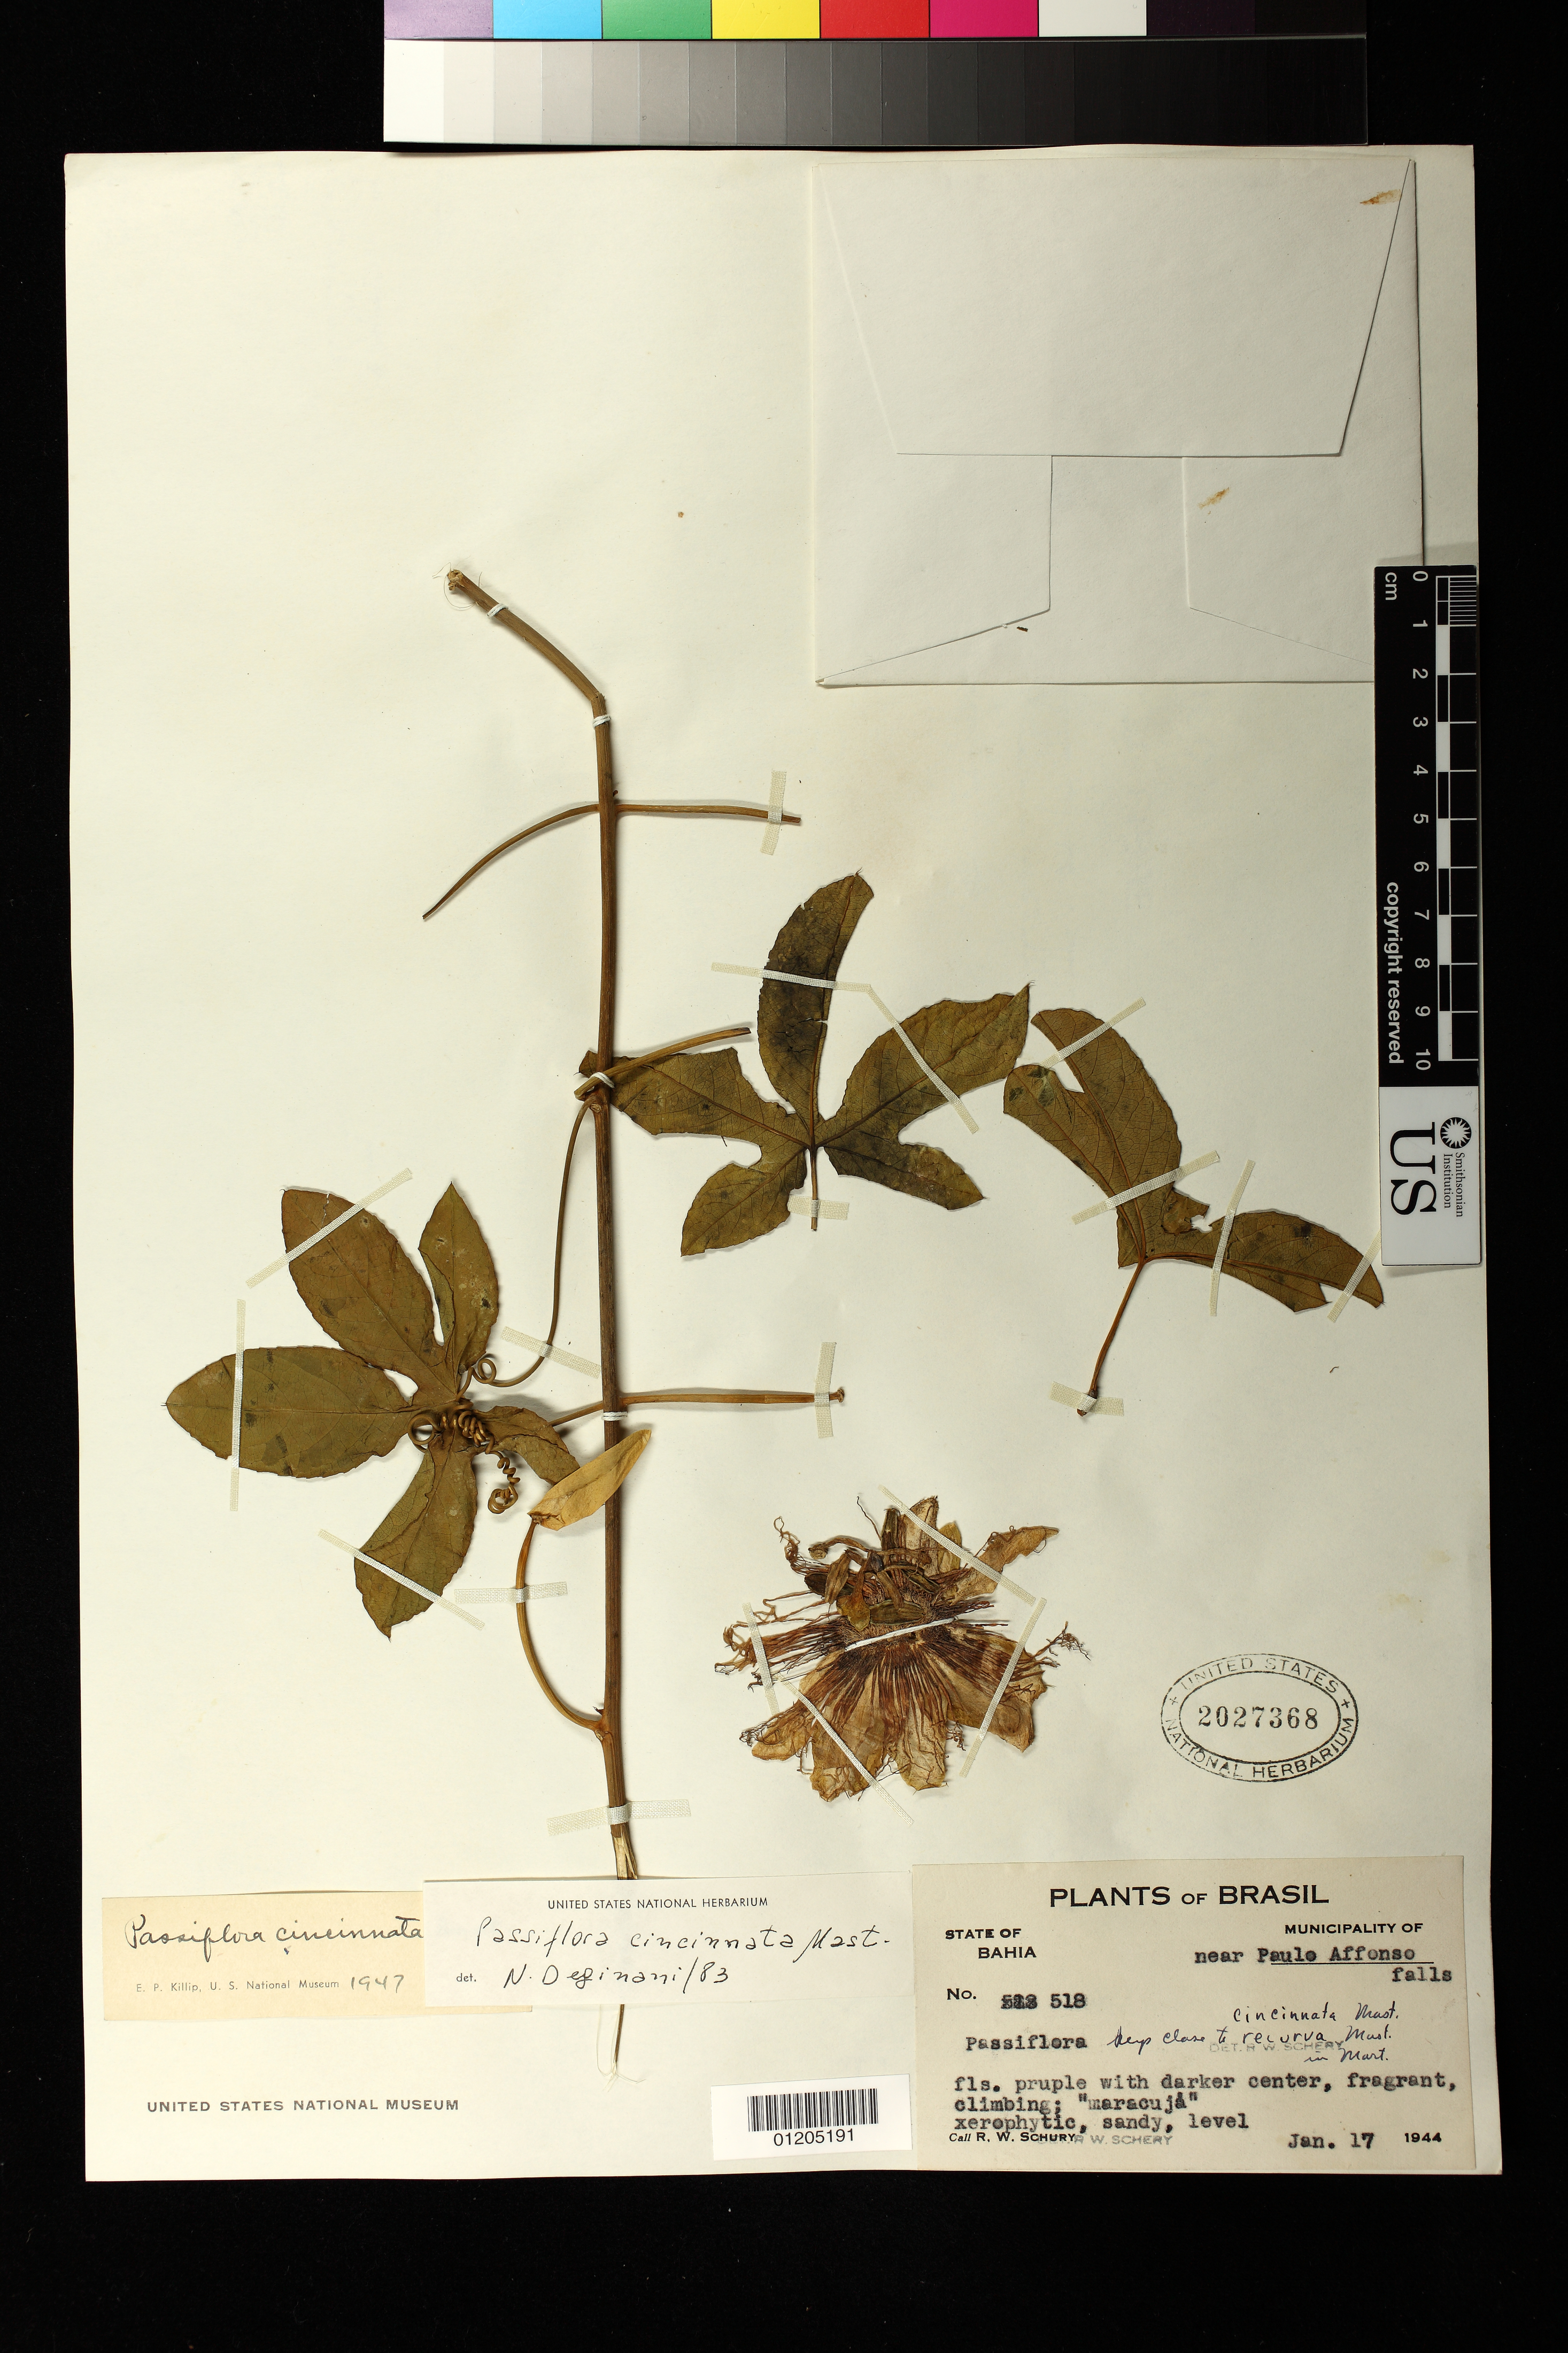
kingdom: Plantae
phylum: Tracheophyta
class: Magnoliopsida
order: Malpighiales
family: Passifloraceae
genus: Passiflora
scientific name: Passiflora cincinnata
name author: Mast.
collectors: R. W. Schery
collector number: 518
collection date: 1944-01-17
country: Brazil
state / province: Bahia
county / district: Paulo Afonso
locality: near Paulo Affonso falls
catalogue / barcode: US 2027368